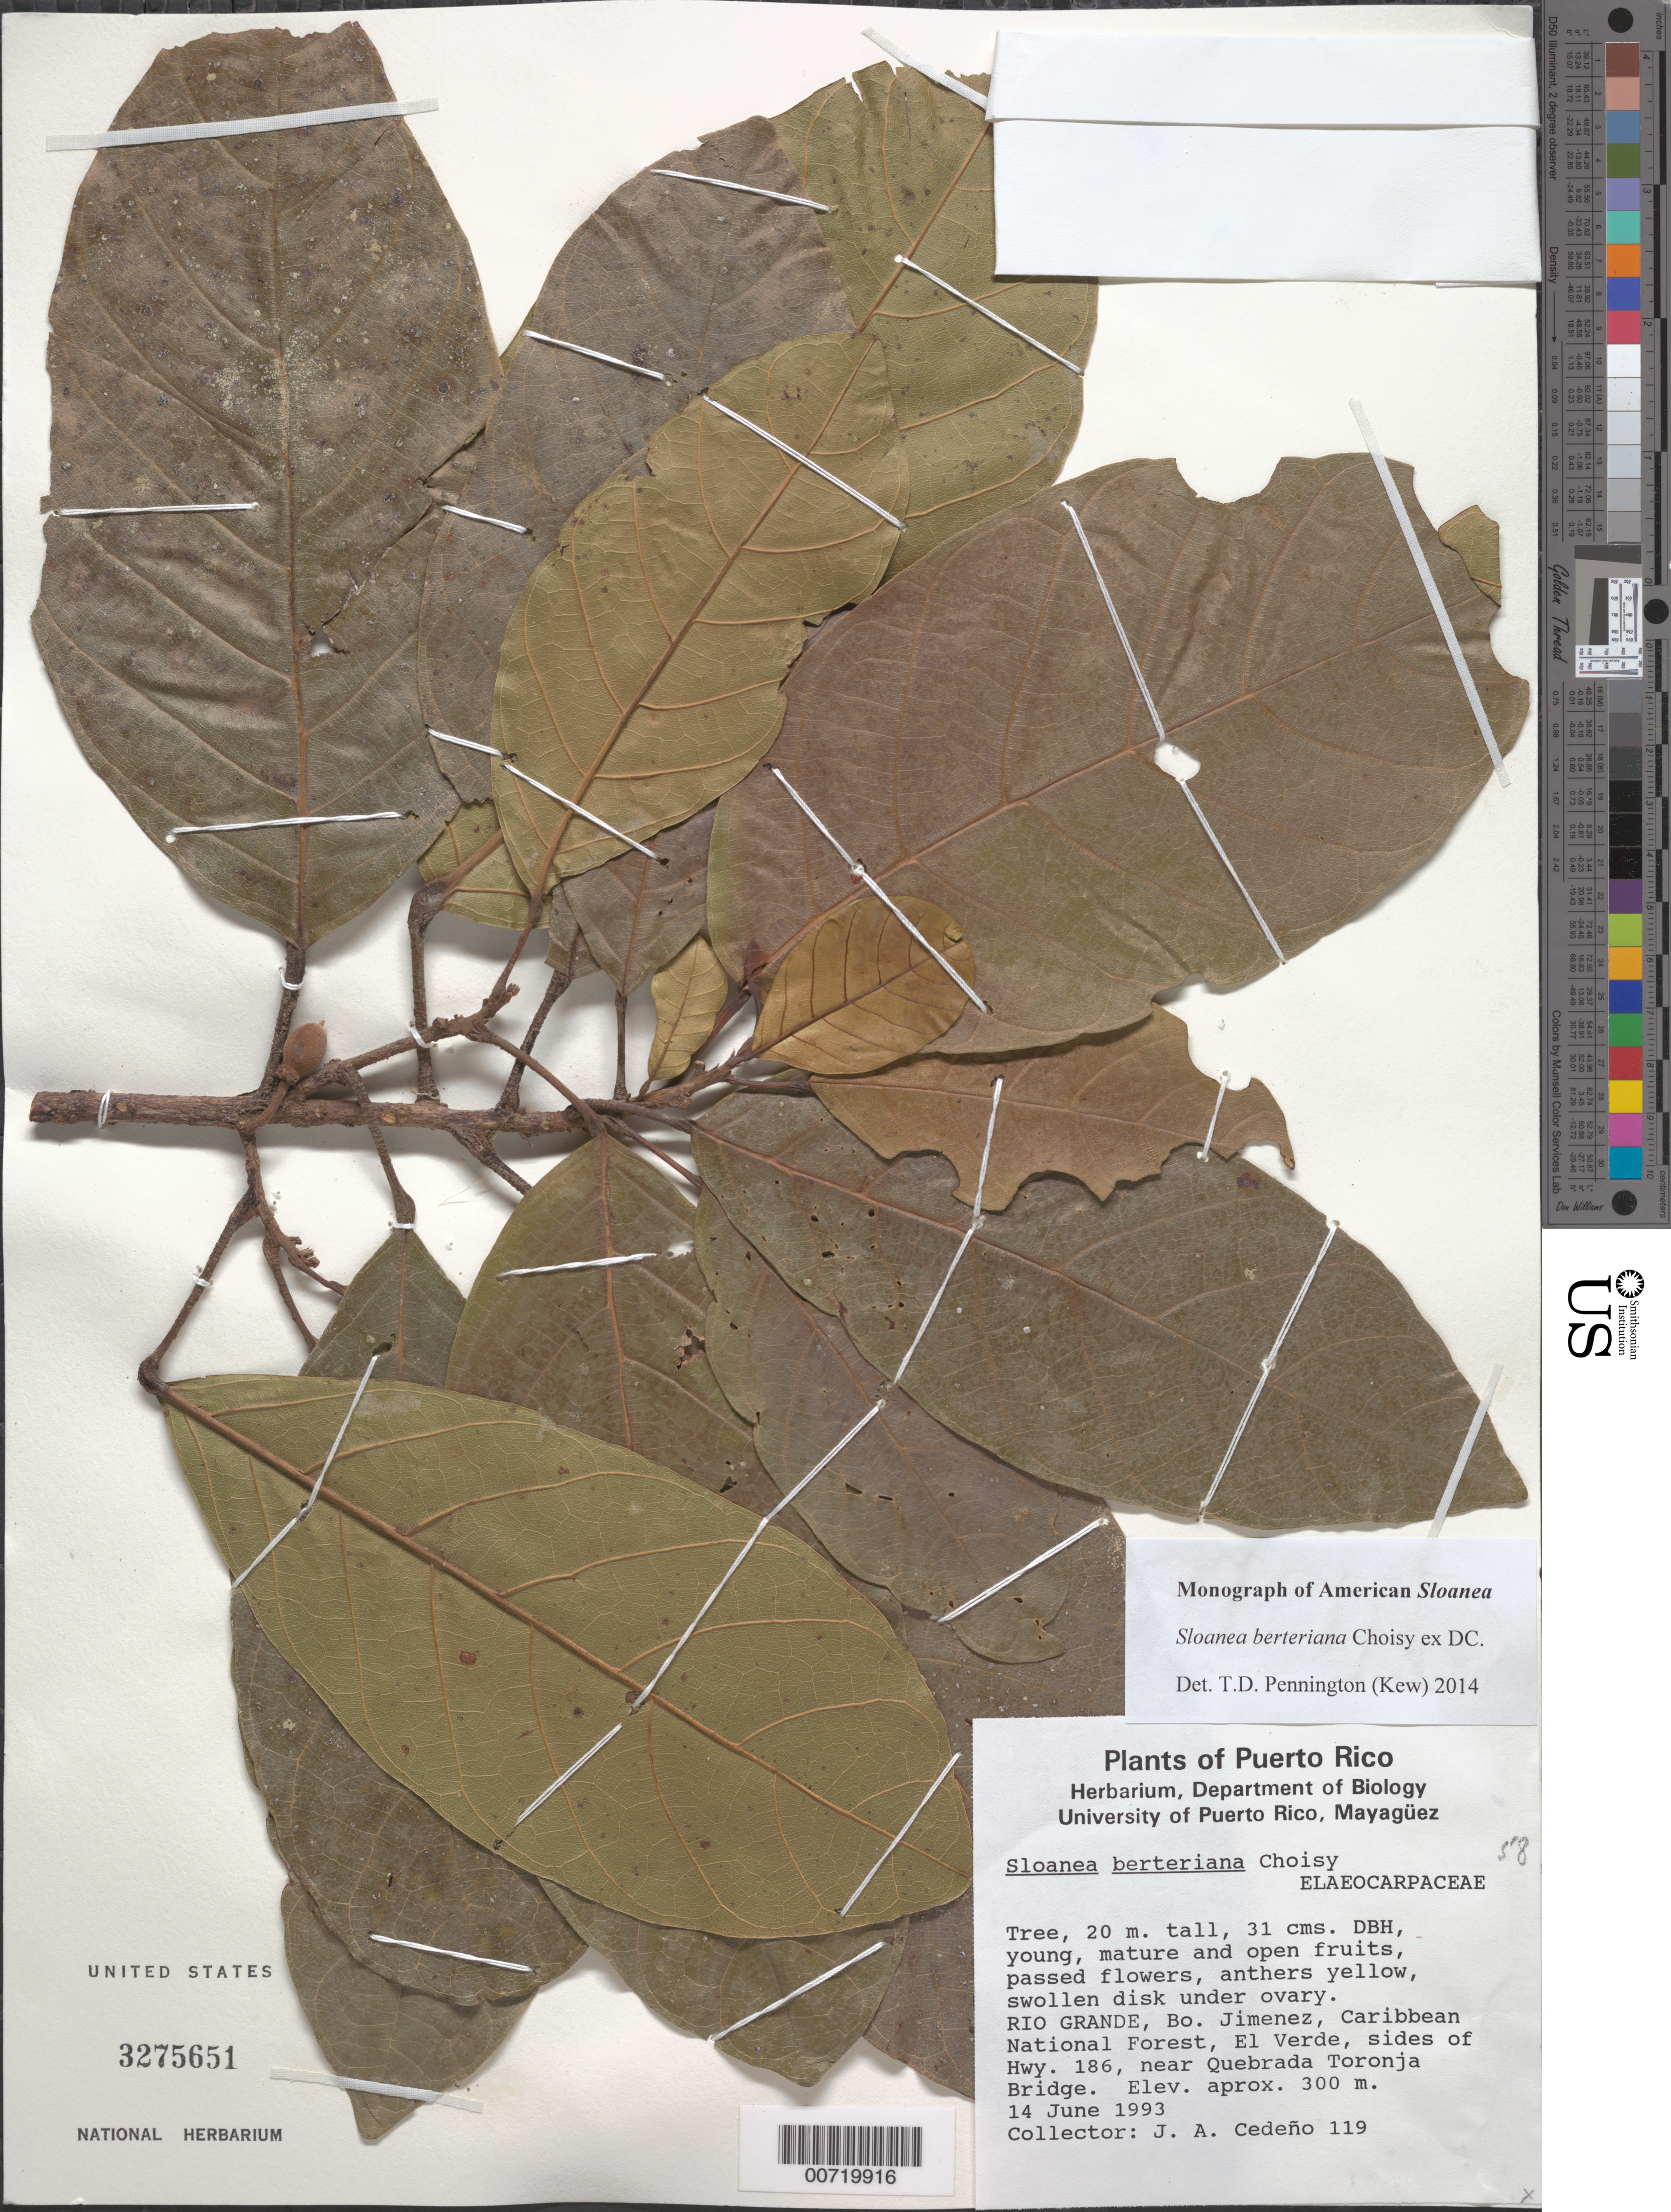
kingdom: Plantae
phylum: Tracheophyta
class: Magnoliopsida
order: Oxalidales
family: Elaeocarpaceae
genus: Sloanea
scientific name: Sloanea berteroana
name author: Choisy ex DC.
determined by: Pennington, T. D., (K)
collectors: J. A. Cedeño M.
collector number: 119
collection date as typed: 14 Jun 1993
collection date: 1993-06-14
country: Puerto Rico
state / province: Río Grande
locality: Río Grande: Bo. Jimenez, Caribbean National Forest, El Verde, Hwy 186, near Quebrada Toronja Bridge.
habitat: Roadside.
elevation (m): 300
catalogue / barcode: US 3275651